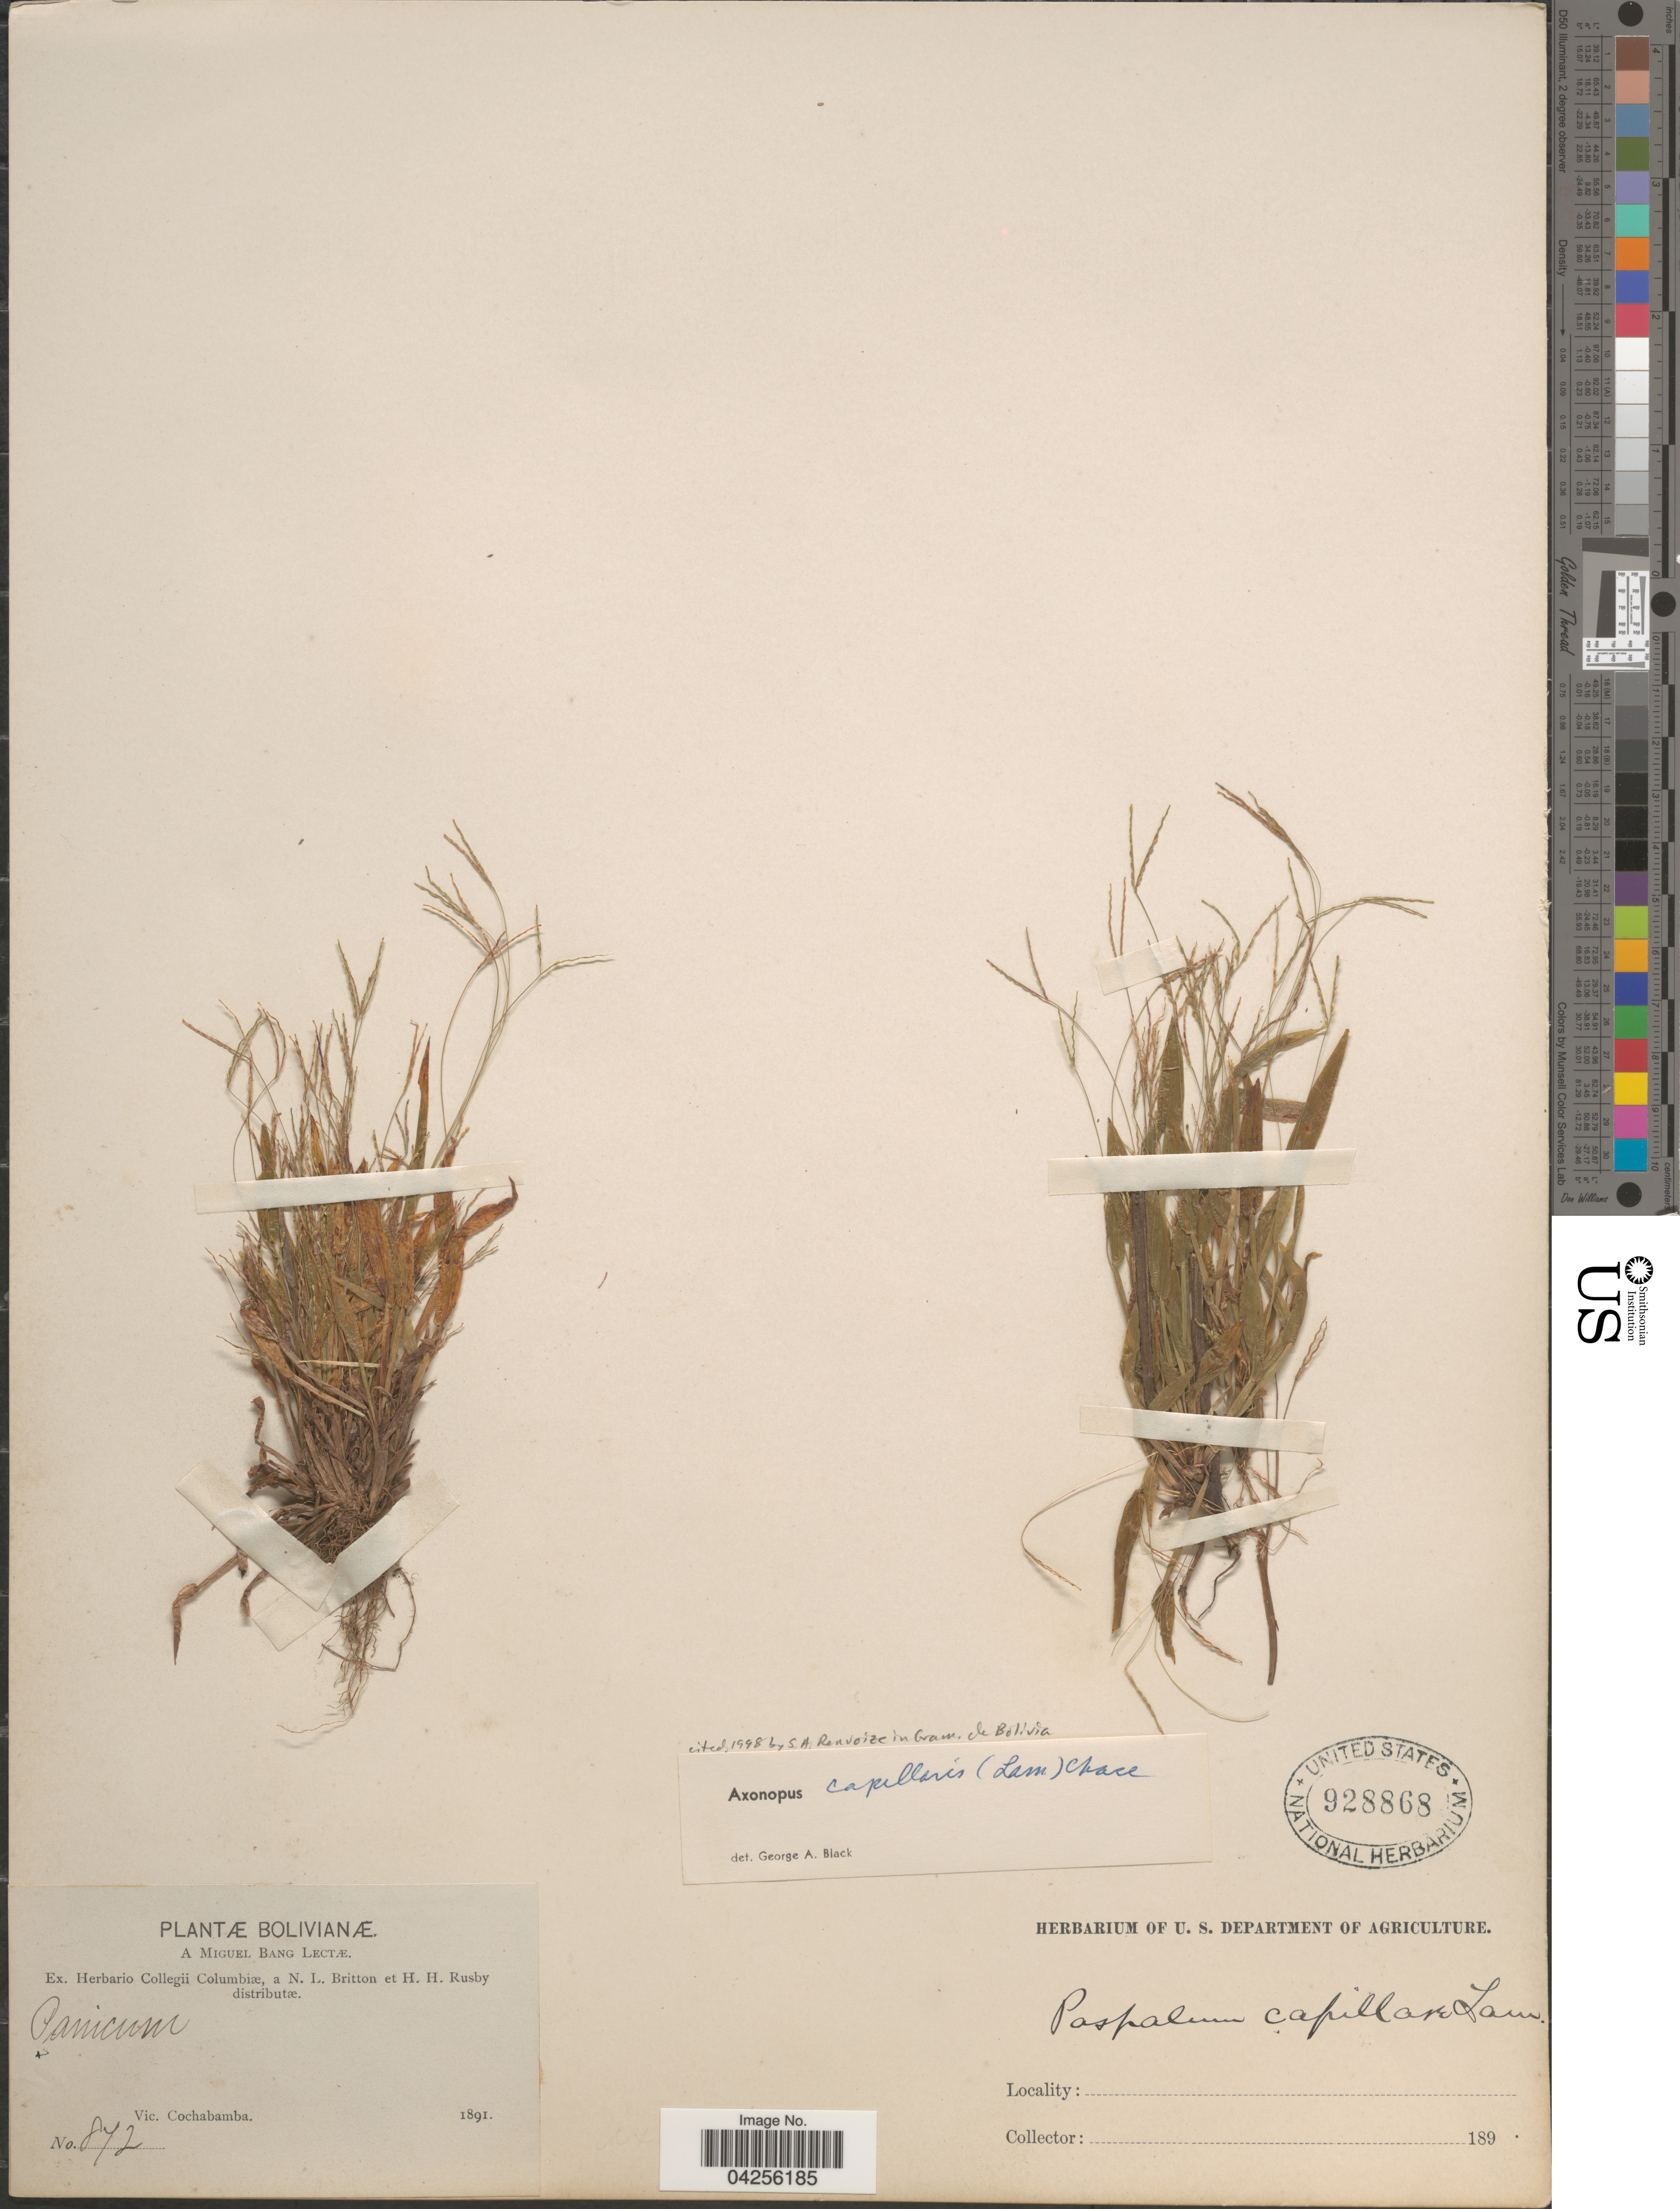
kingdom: Plantae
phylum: Tracheophyta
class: Liliopsida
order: Poales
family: Poaceae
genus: Axonopus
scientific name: Axonopus capillaris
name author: (Lam.) Chase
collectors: M. Bang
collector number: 872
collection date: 1891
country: Bolivia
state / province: Cochabamba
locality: Vic. Cochabamba.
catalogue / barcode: US 928868